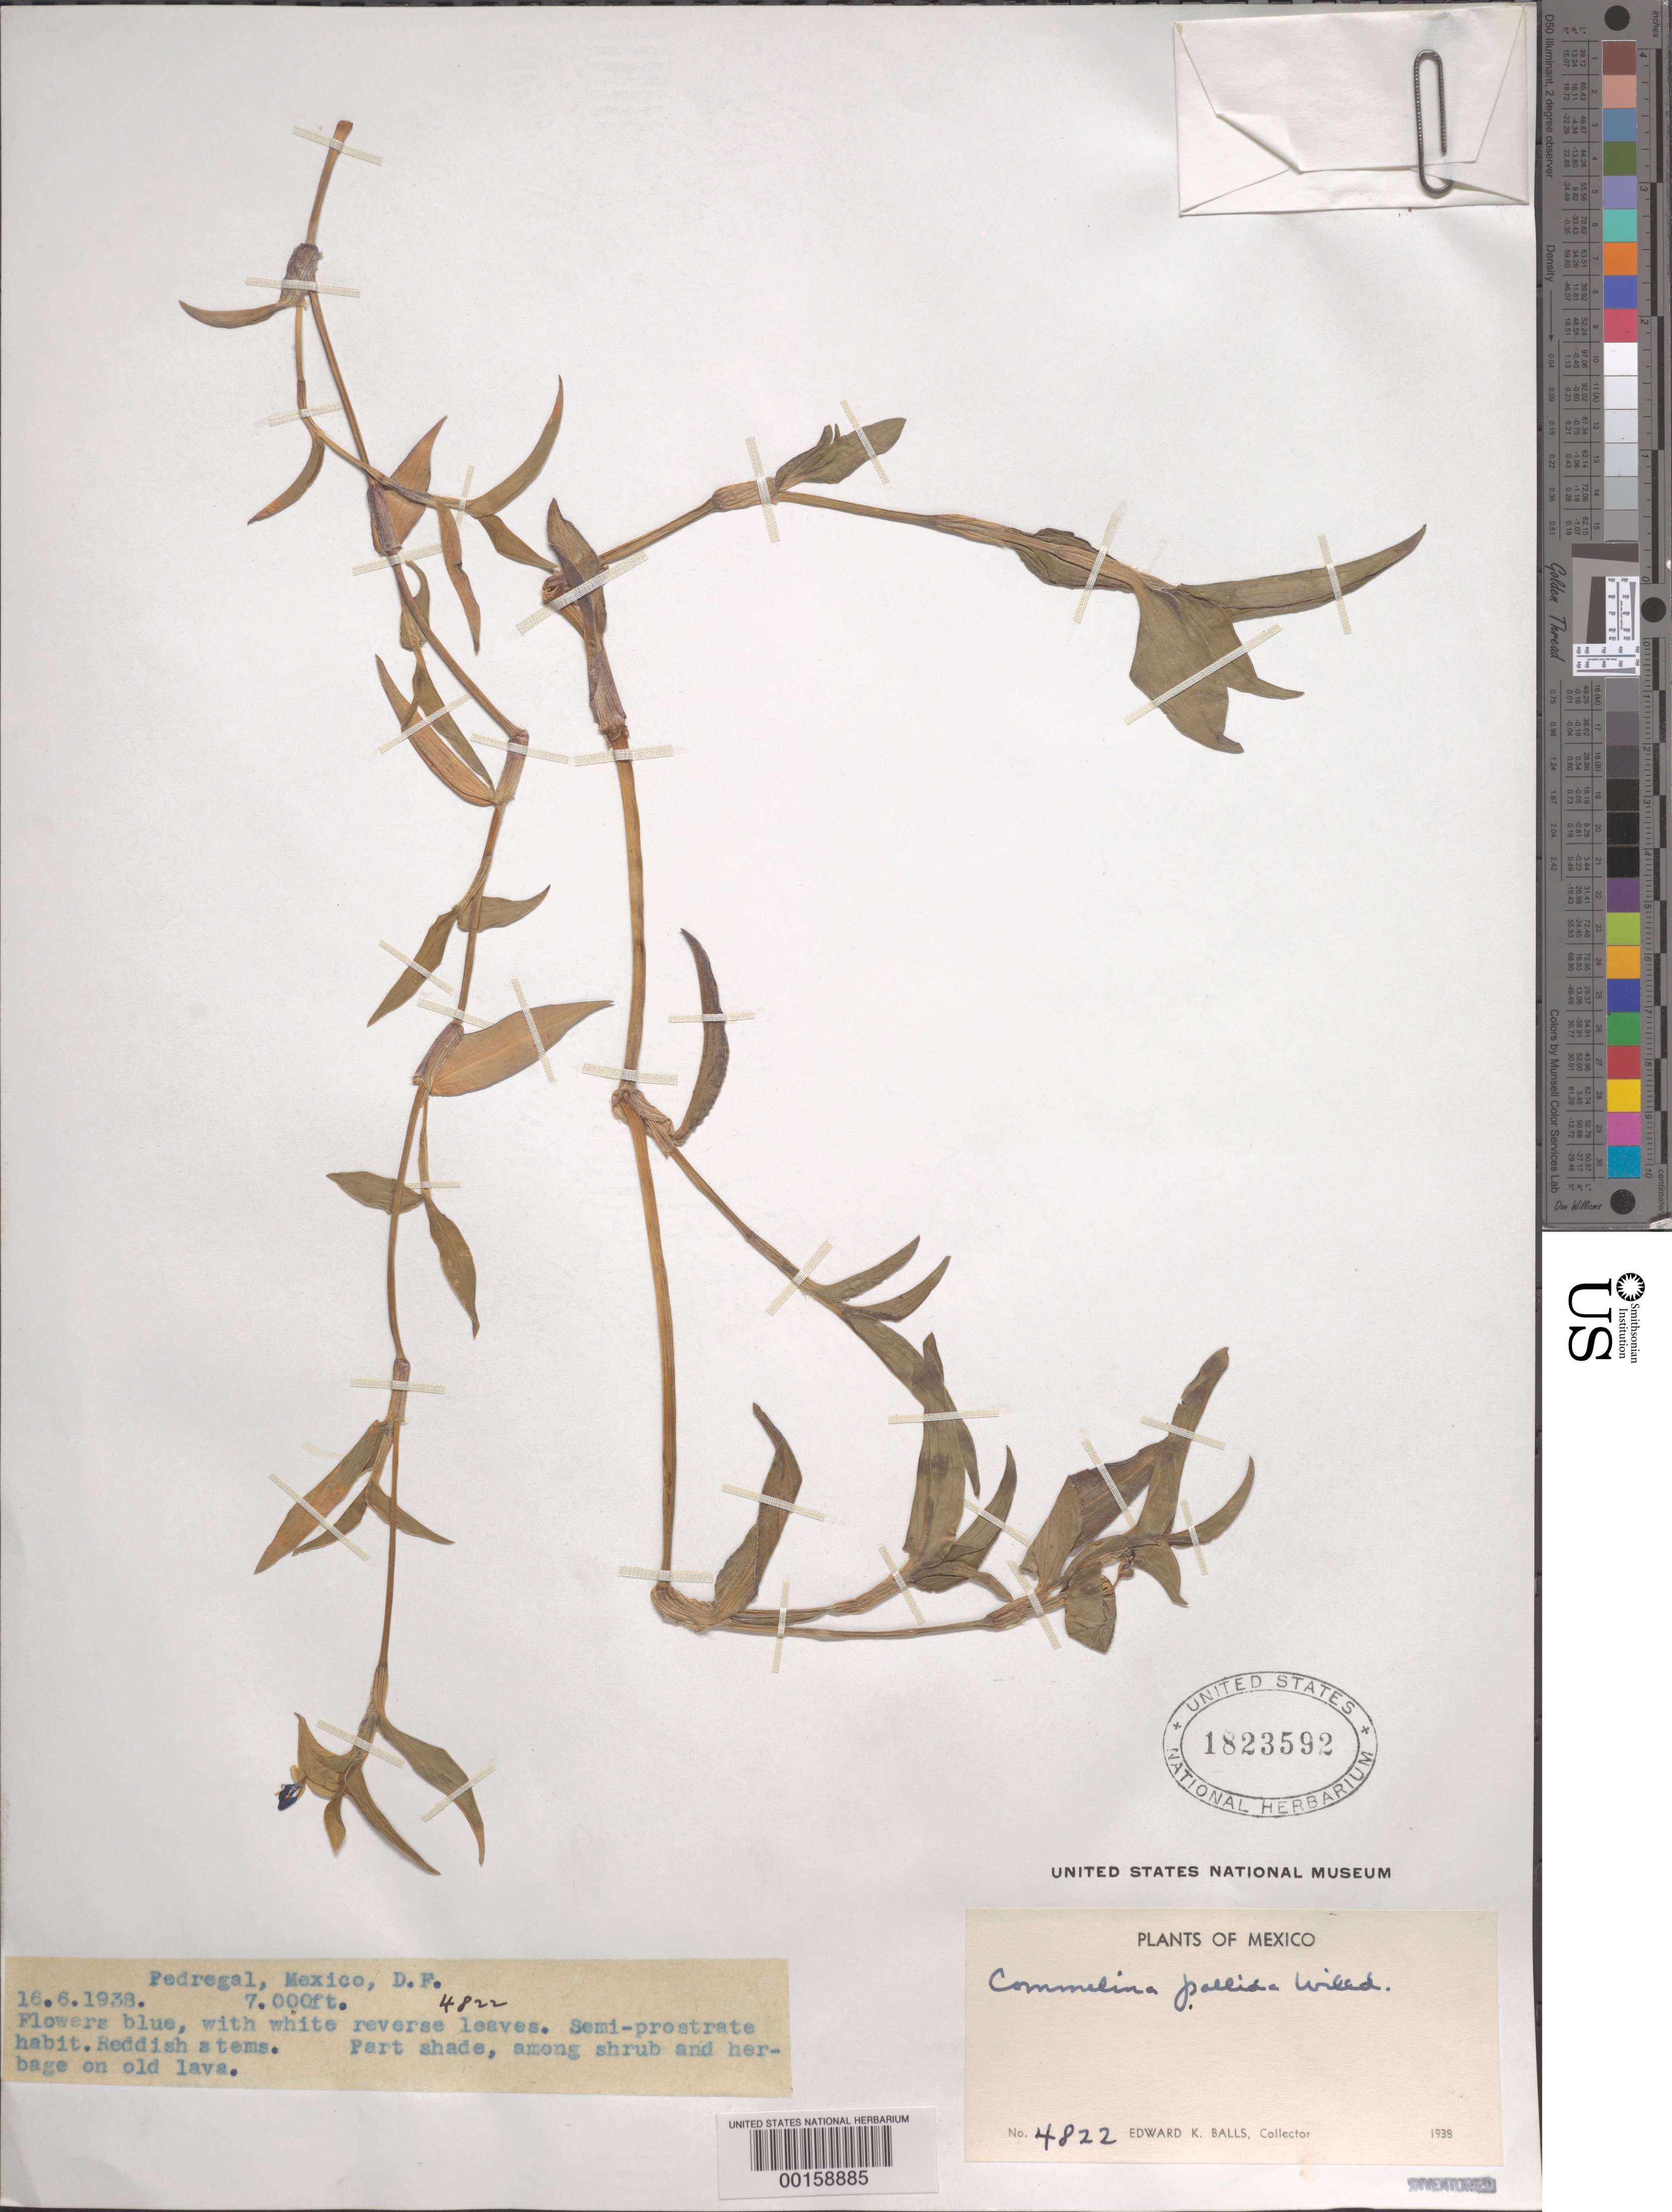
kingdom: Plantae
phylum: Tracheophyta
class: Liliopsida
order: Commelinales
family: Commelinaceae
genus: Commelina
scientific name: Commelina pallida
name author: Willd.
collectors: E. K. Balls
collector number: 4822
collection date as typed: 16 Jun 1938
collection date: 1938-06-16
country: Mexico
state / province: Distrito Federal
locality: Pedregal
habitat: Lava bed; partial shade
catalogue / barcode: US 1823592